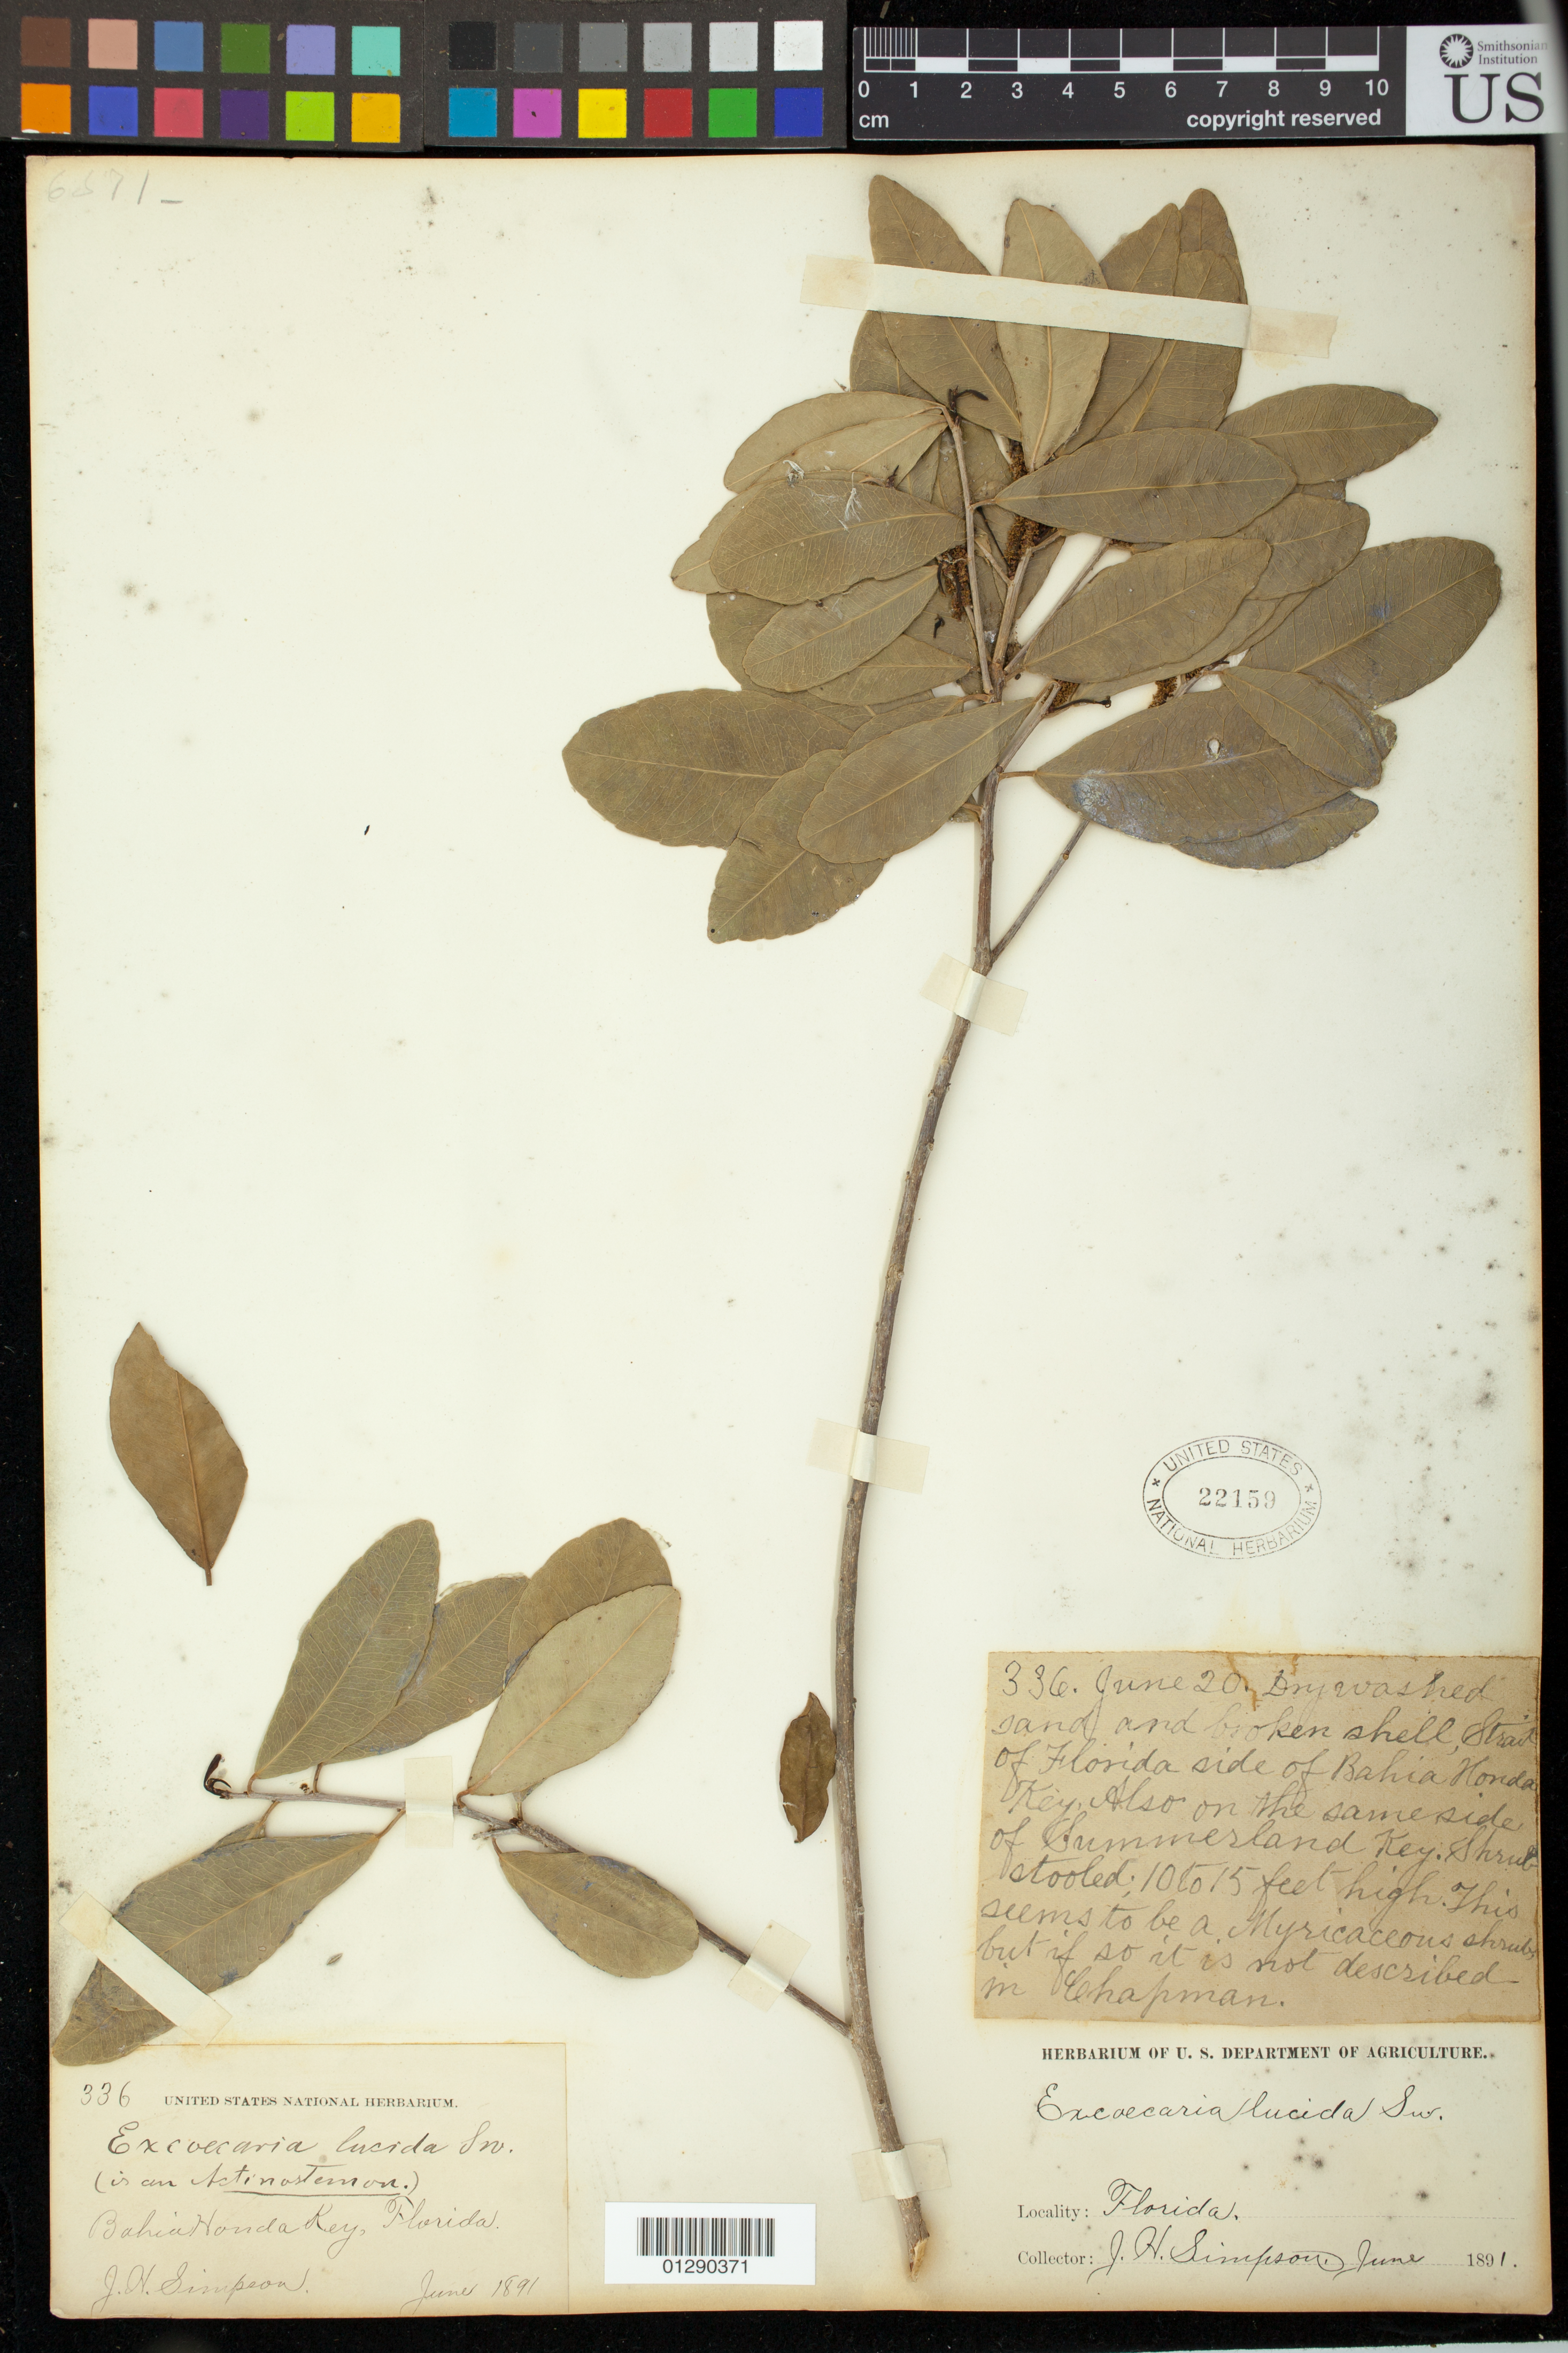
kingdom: Plantae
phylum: Tracheophyta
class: Magnoliopsida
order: Malpighiales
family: Euphorbiaceae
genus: Gymnanthes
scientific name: Gymnanthes lucida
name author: Sw.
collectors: J. H. Simpson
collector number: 336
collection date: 1891-06-20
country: United States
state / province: Florida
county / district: Monroe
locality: Strait of Florida side of Bahia Honda Key also on same side of Summerland Key.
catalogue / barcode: US 22159